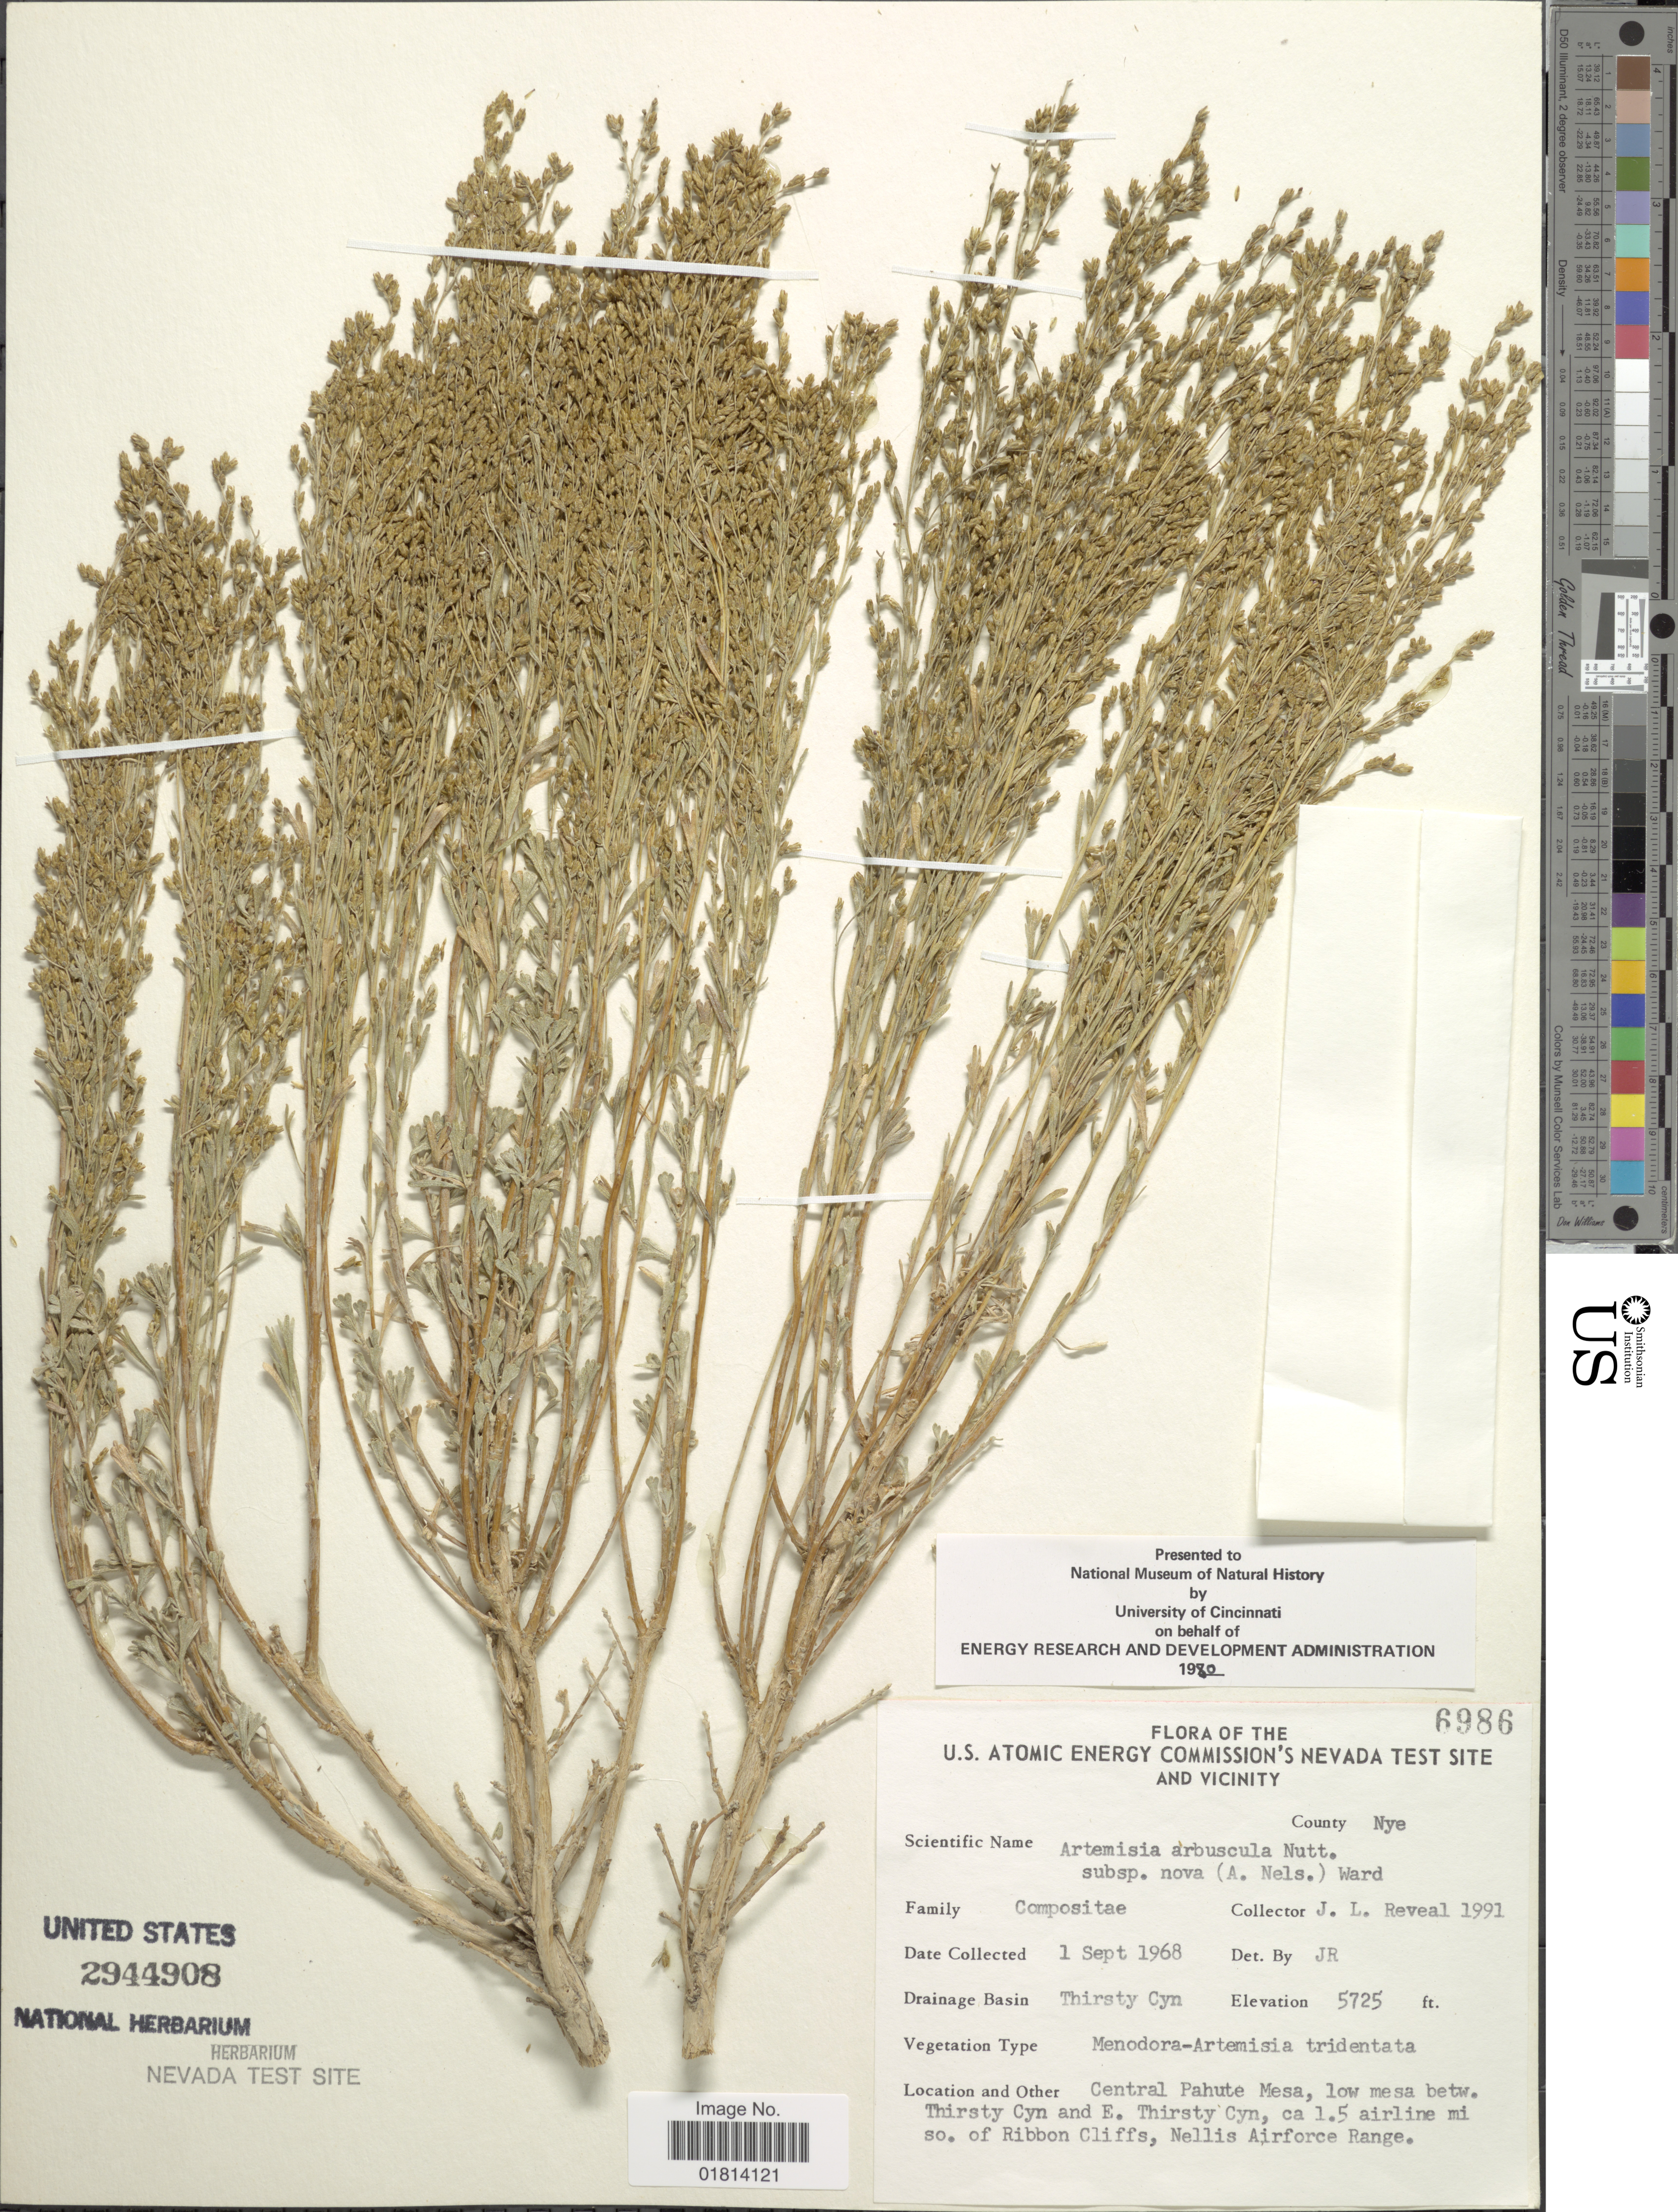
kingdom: Plantae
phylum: Tracheophyta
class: Magnoliopsida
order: Asterales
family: Asteraceae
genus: Artemisia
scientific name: Artemisia arbuscula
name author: Nutt.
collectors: J. L. Reveal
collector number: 1991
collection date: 1968-09-01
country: United States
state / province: Nevada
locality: U.S. Atomic Energy Commission's Nevada Test Site and Vicinity. County Nye. Thirsty Cyn. Central Pahute Mesa, low mesa betw. Thirsty Cyn and E. Thirsty Cyn, ca. 1.5 airline mi so. of Ribbon Cliffs, Nellis Airforce Range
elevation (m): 1745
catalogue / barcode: US 2944908